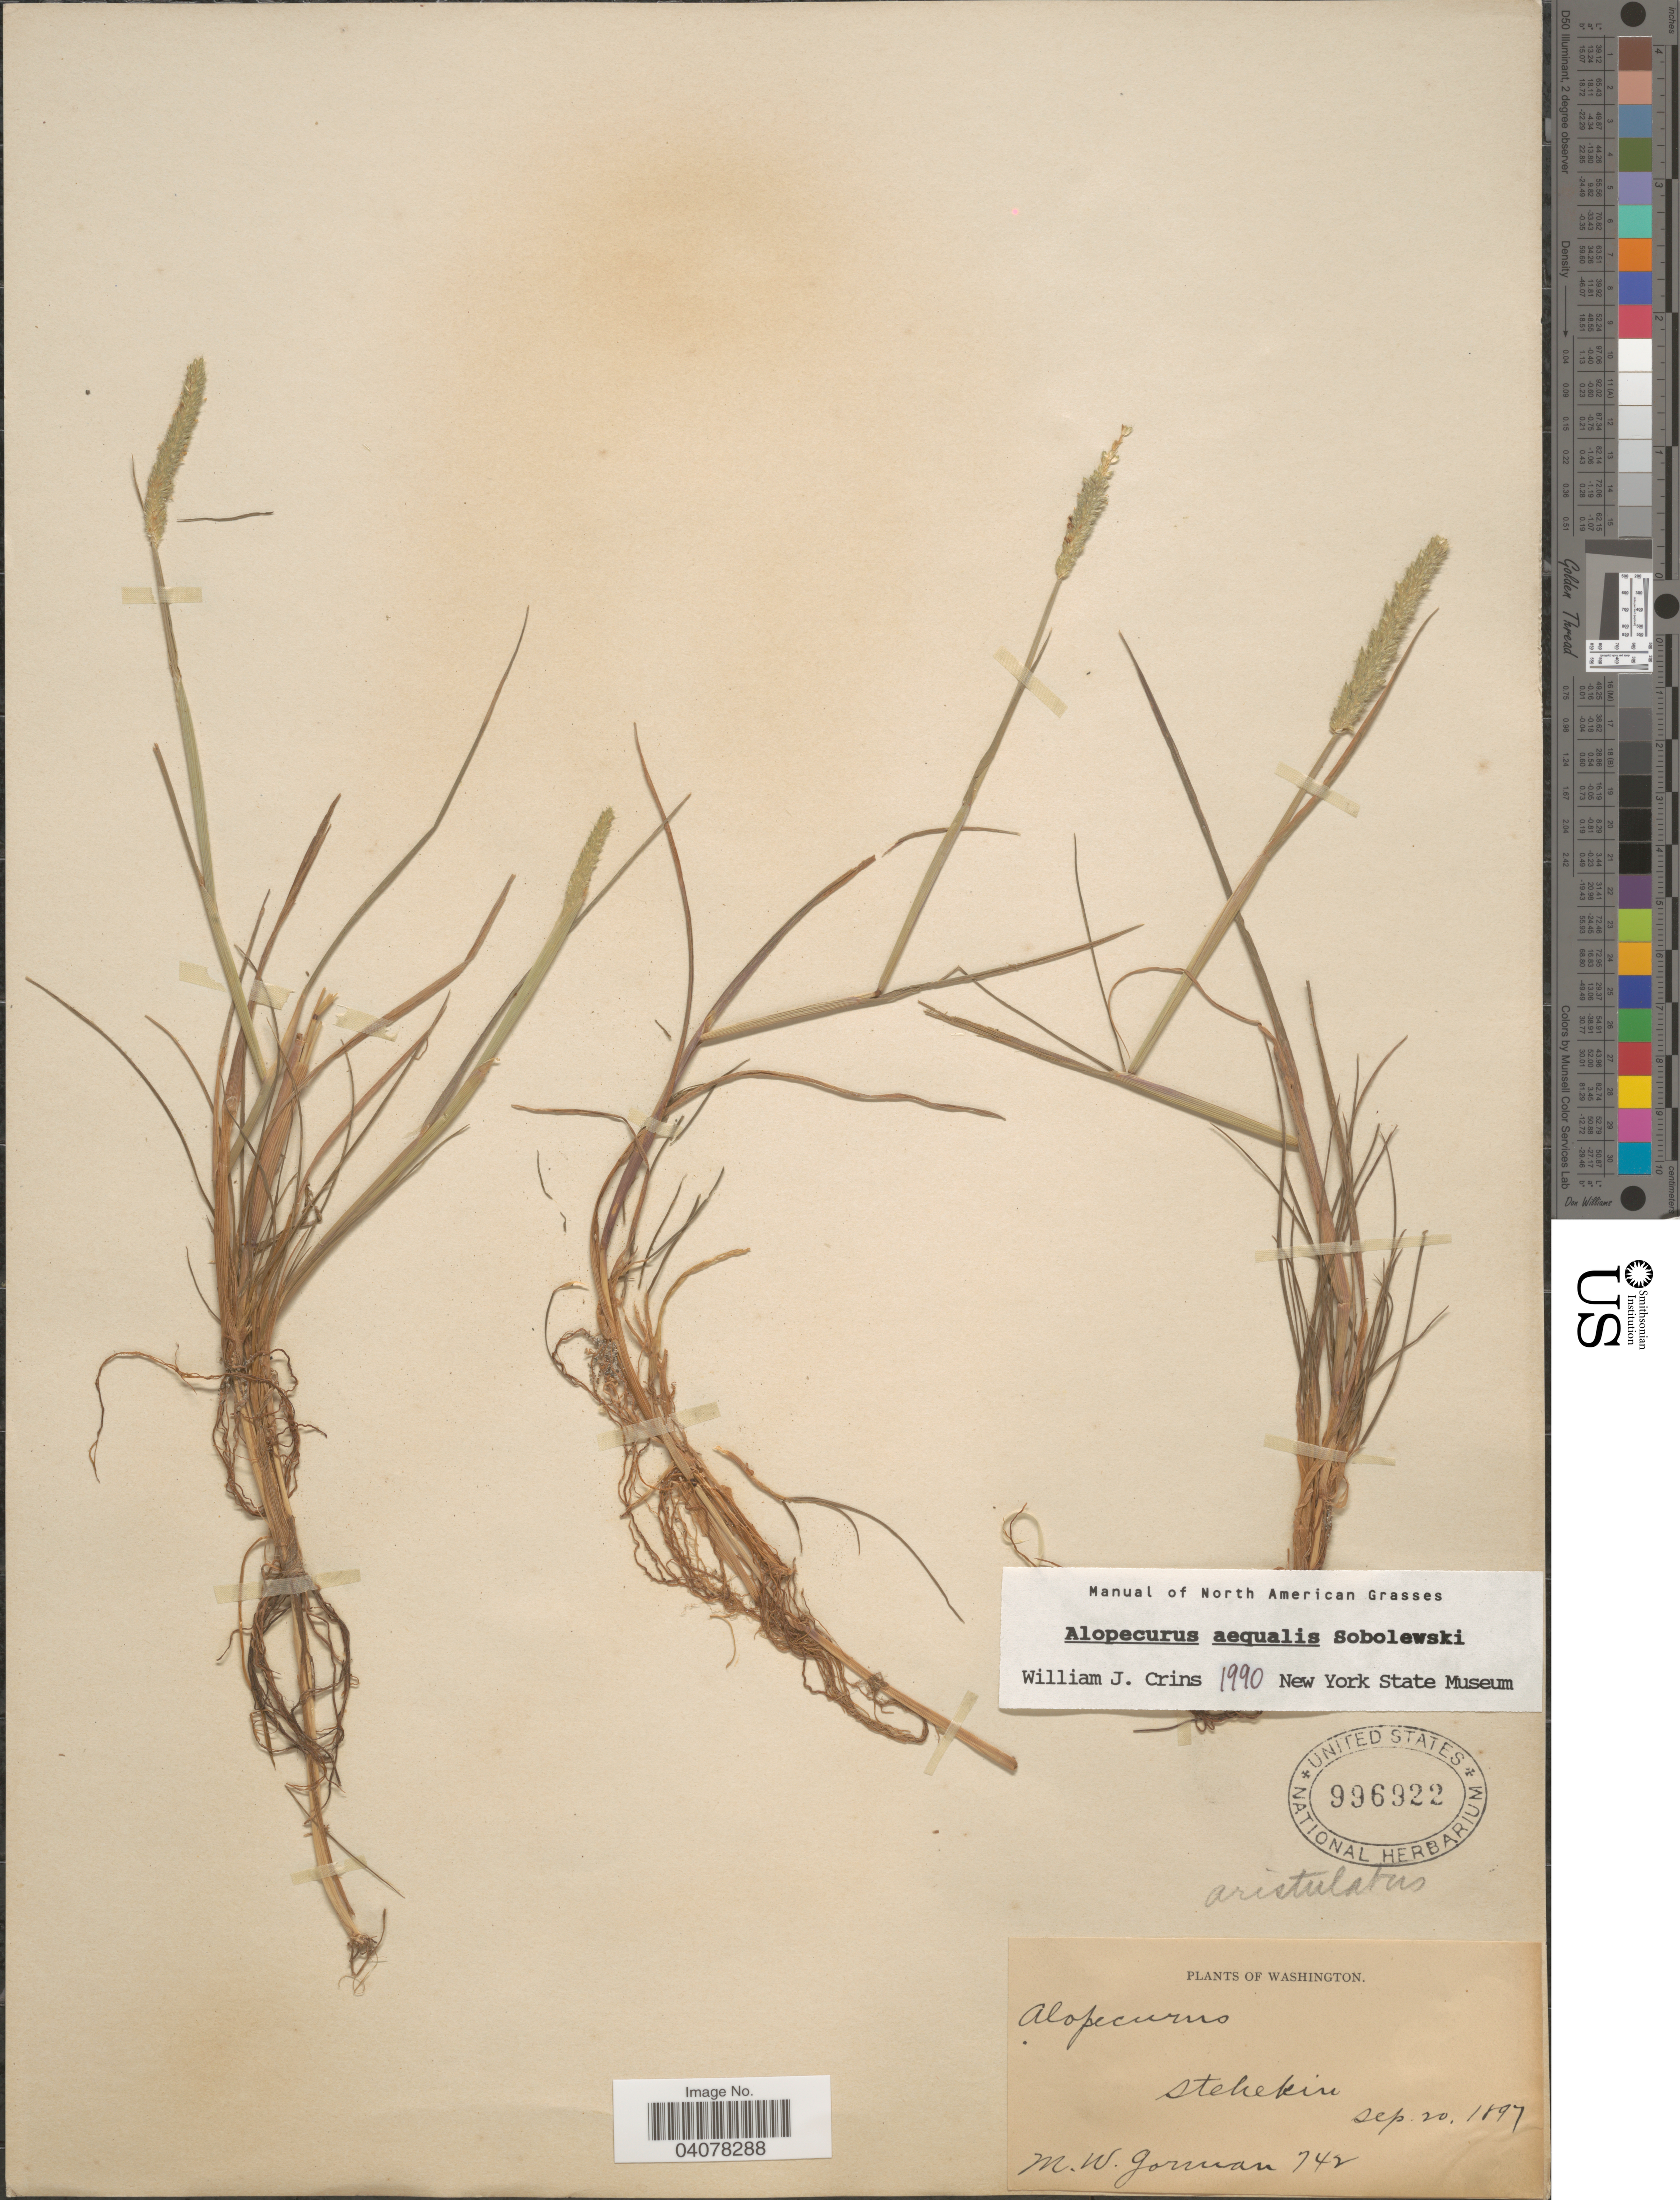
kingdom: Plantae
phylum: Tracheophyta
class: Liliopsida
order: Poales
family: Poaceae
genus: Alopecurus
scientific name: Alopecurus aequalis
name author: Sobol.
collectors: M. W. Gorman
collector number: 742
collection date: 1897-09-20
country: United States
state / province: Washington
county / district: Chelan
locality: Stehekin.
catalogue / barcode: US 996922